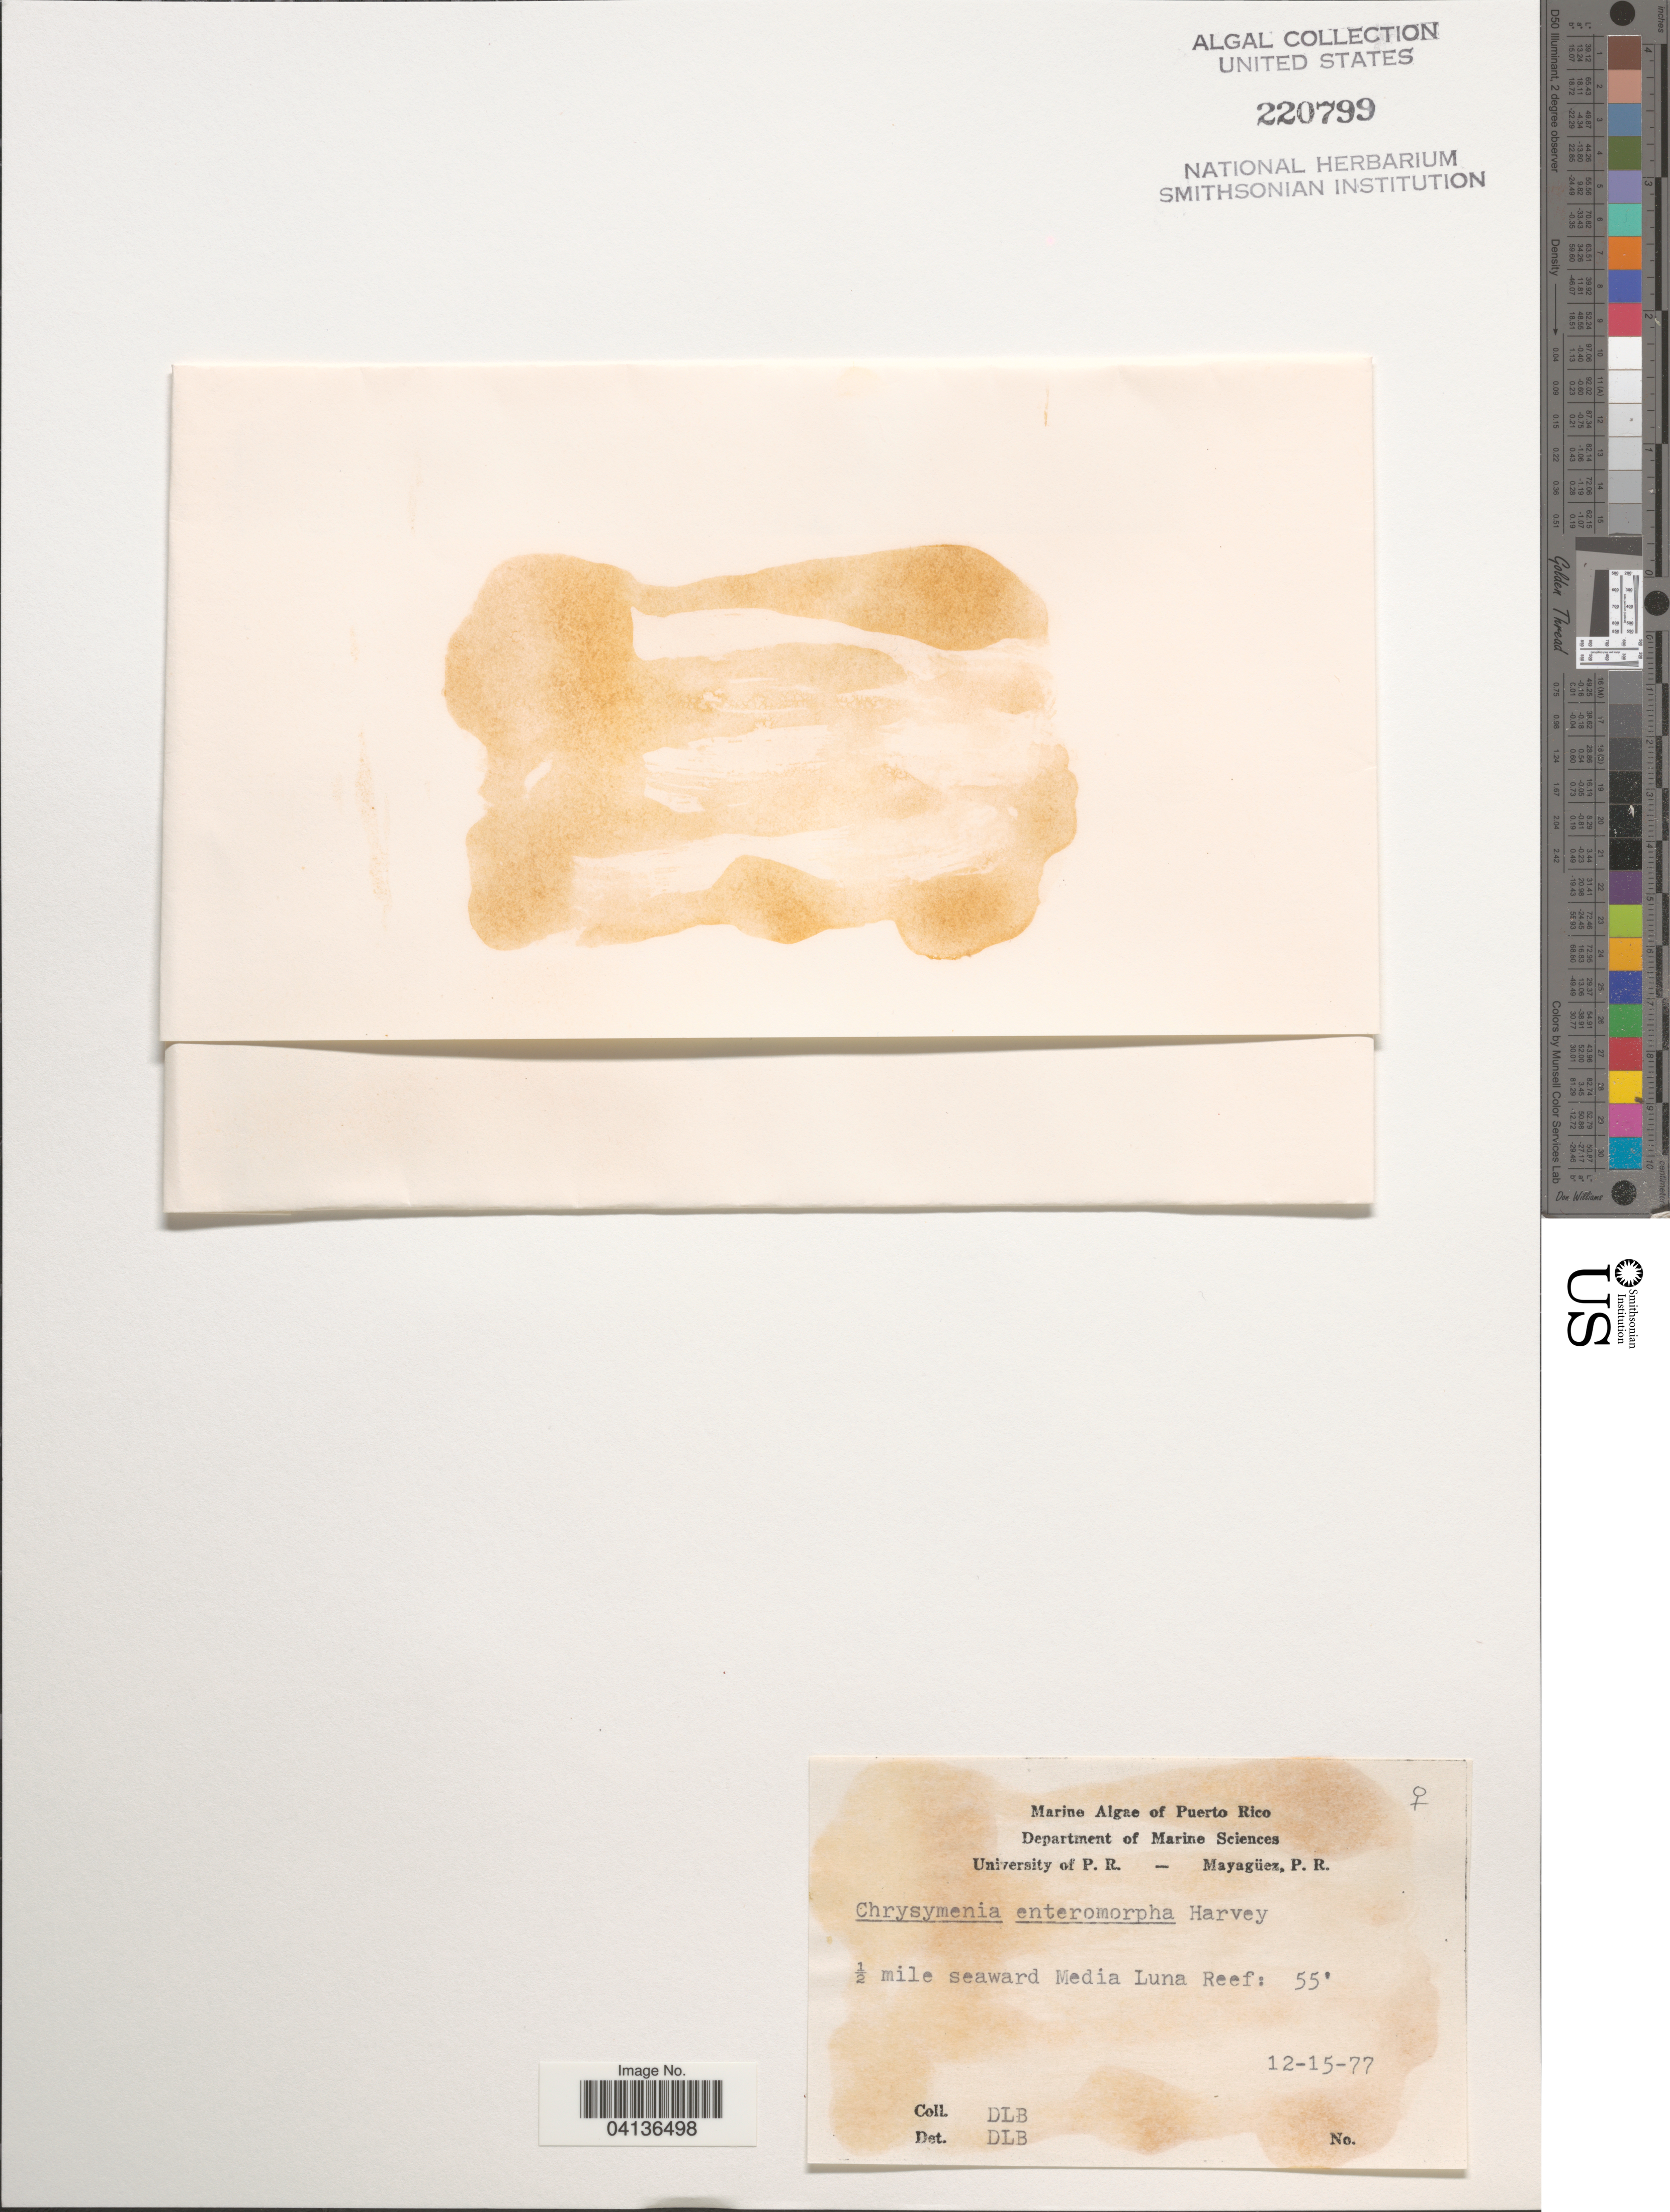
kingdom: Plantae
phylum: Rhodophyta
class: Florideophyceae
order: Rhodymeniales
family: Rhodymeniaceae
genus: Botryocladia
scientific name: Botryocladia enteromorpha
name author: (Harv.) W.E. Schmidt et al. in W.E. Schmidt et al.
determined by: Algae name updating Project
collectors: D. L. B.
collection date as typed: Transcribed d/m/y: 15/12/77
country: Puerto Rico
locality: ½ mile seaward Media Luna Reef.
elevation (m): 17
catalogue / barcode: US 220799